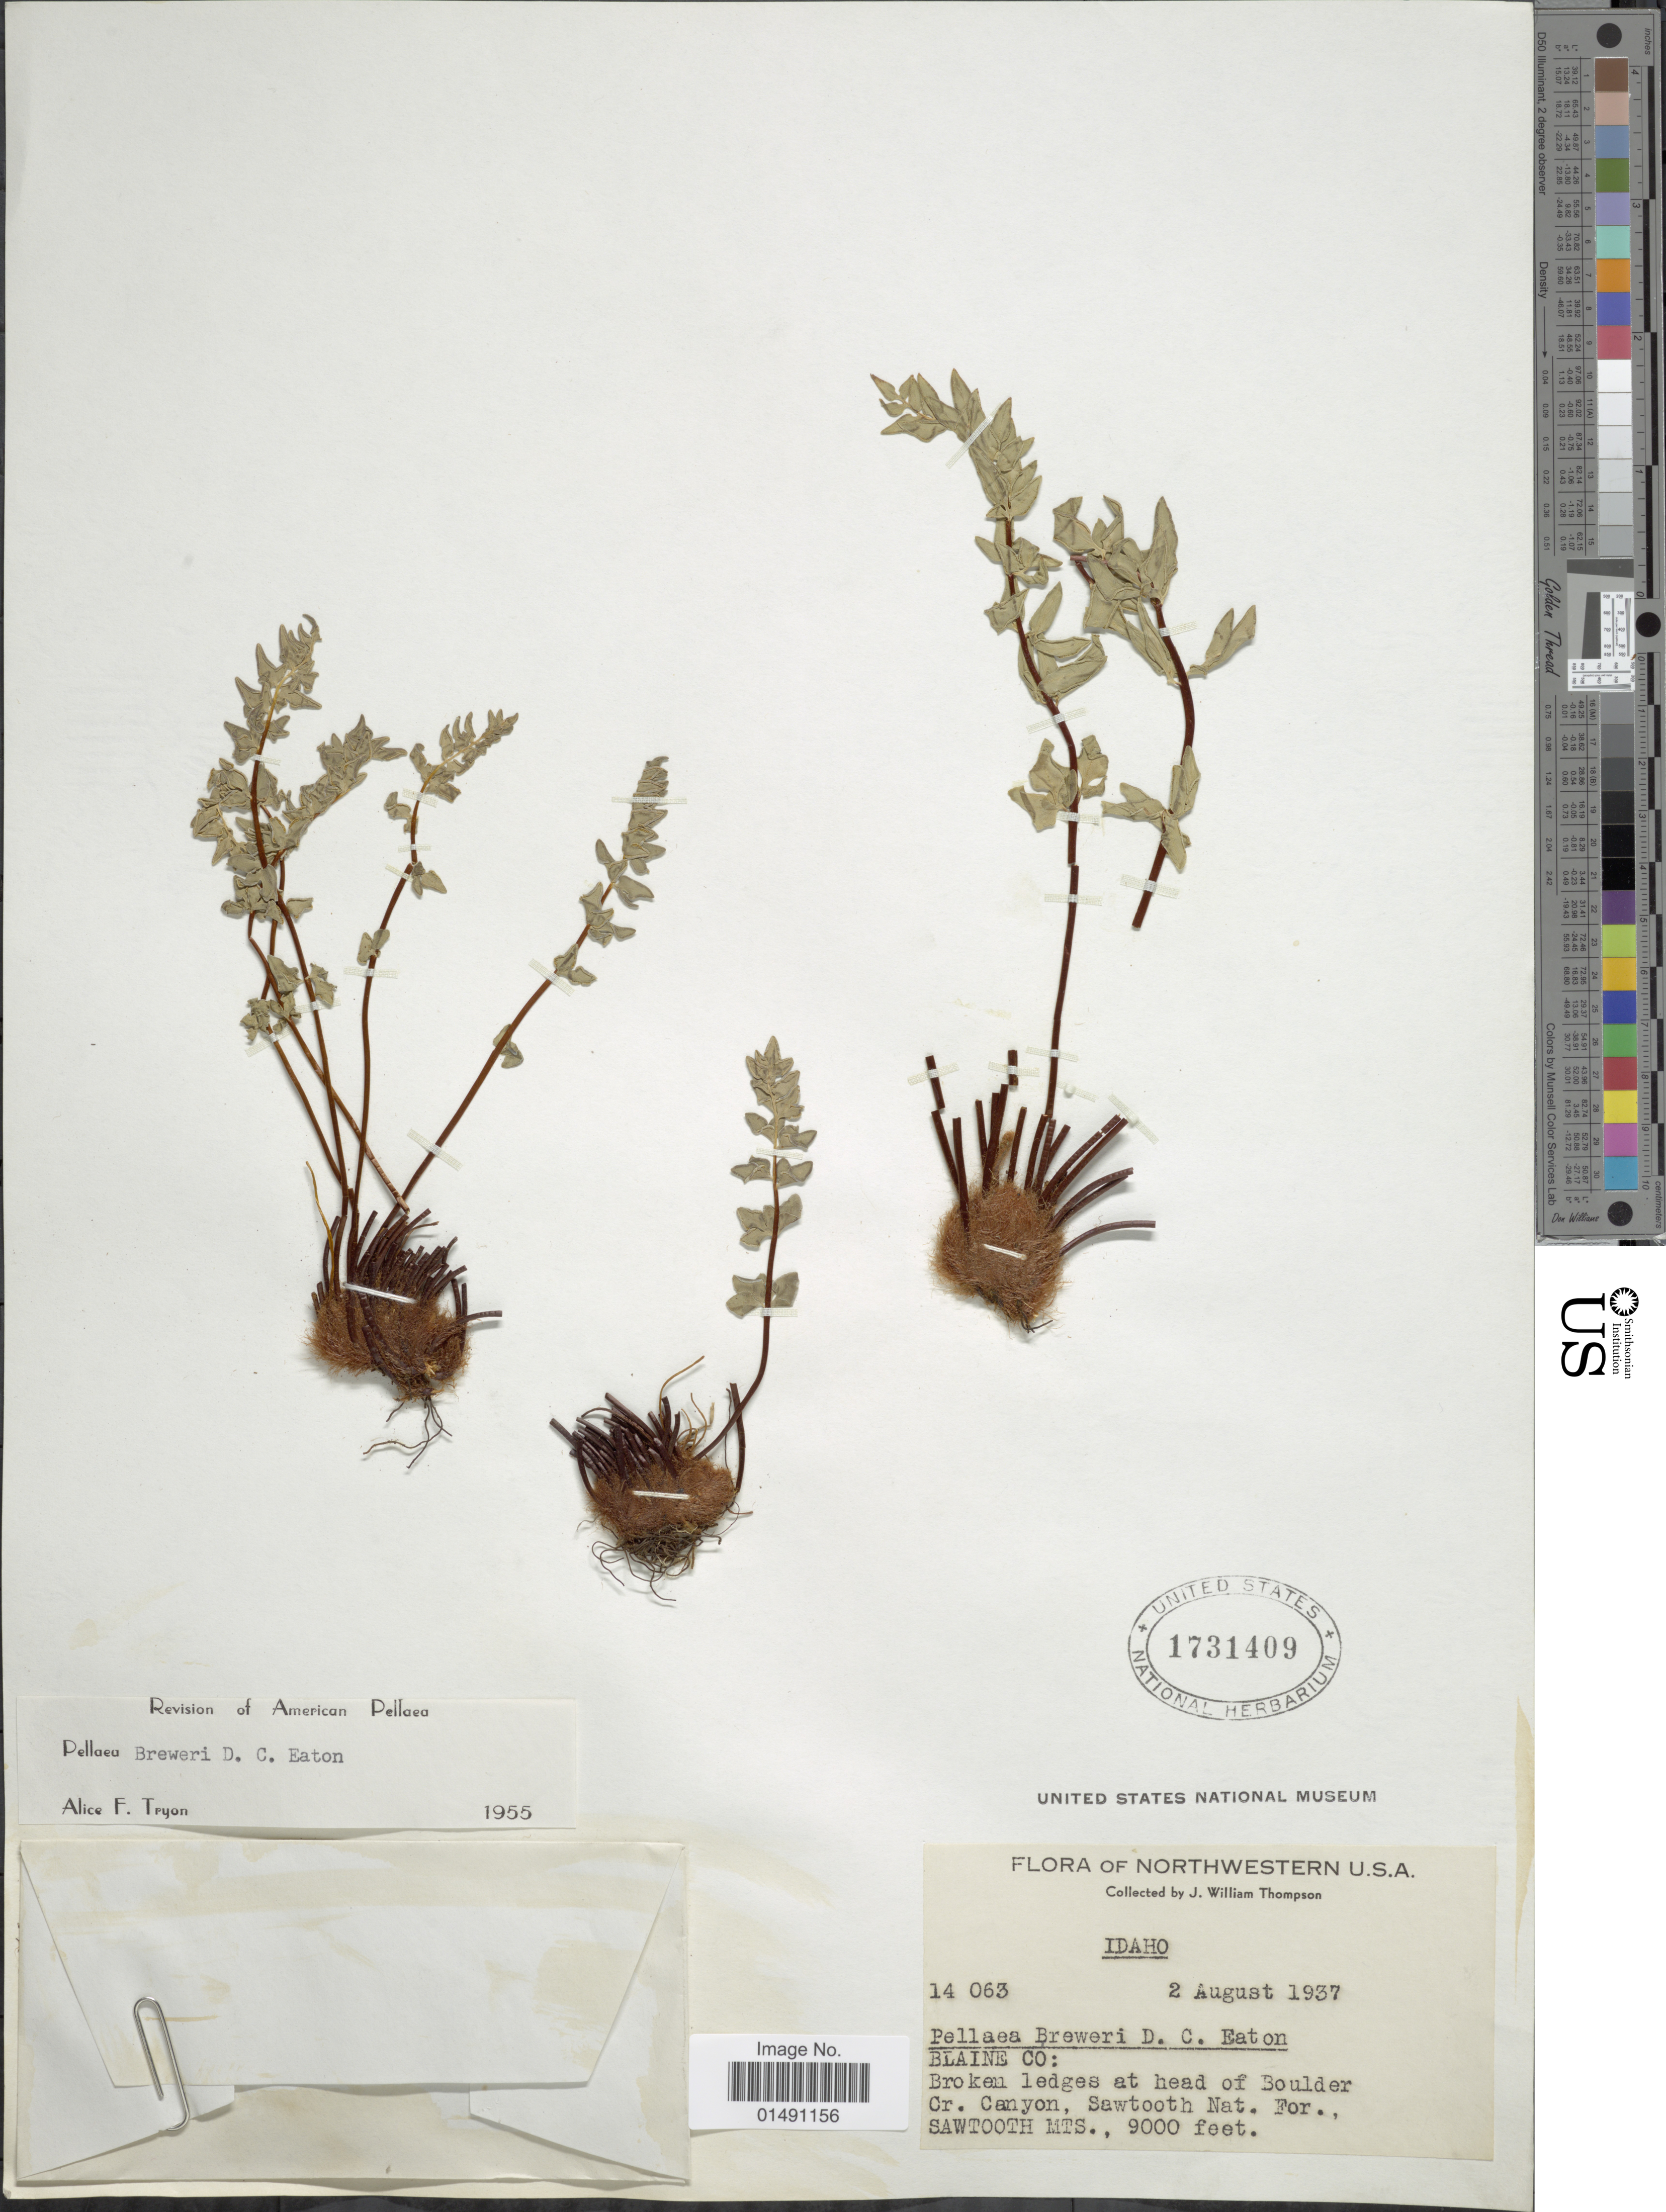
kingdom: Plantae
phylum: Tracheophyta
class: Polypodiopsida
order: Polypodiales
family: Pteridaceae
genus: Pellaea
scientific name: Pellaea breweri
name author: D.C. Eaton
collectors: J. W. Thompson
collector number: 14063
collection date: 1937-08-02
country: United States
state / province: Idaho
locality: Northwestern U.S.A. Blaine Co; Broken ledges at head of Boulder Cr Canyon, Sawtooth Nat For Sawtooth Mts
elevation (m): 2743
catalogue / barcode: US 1731409